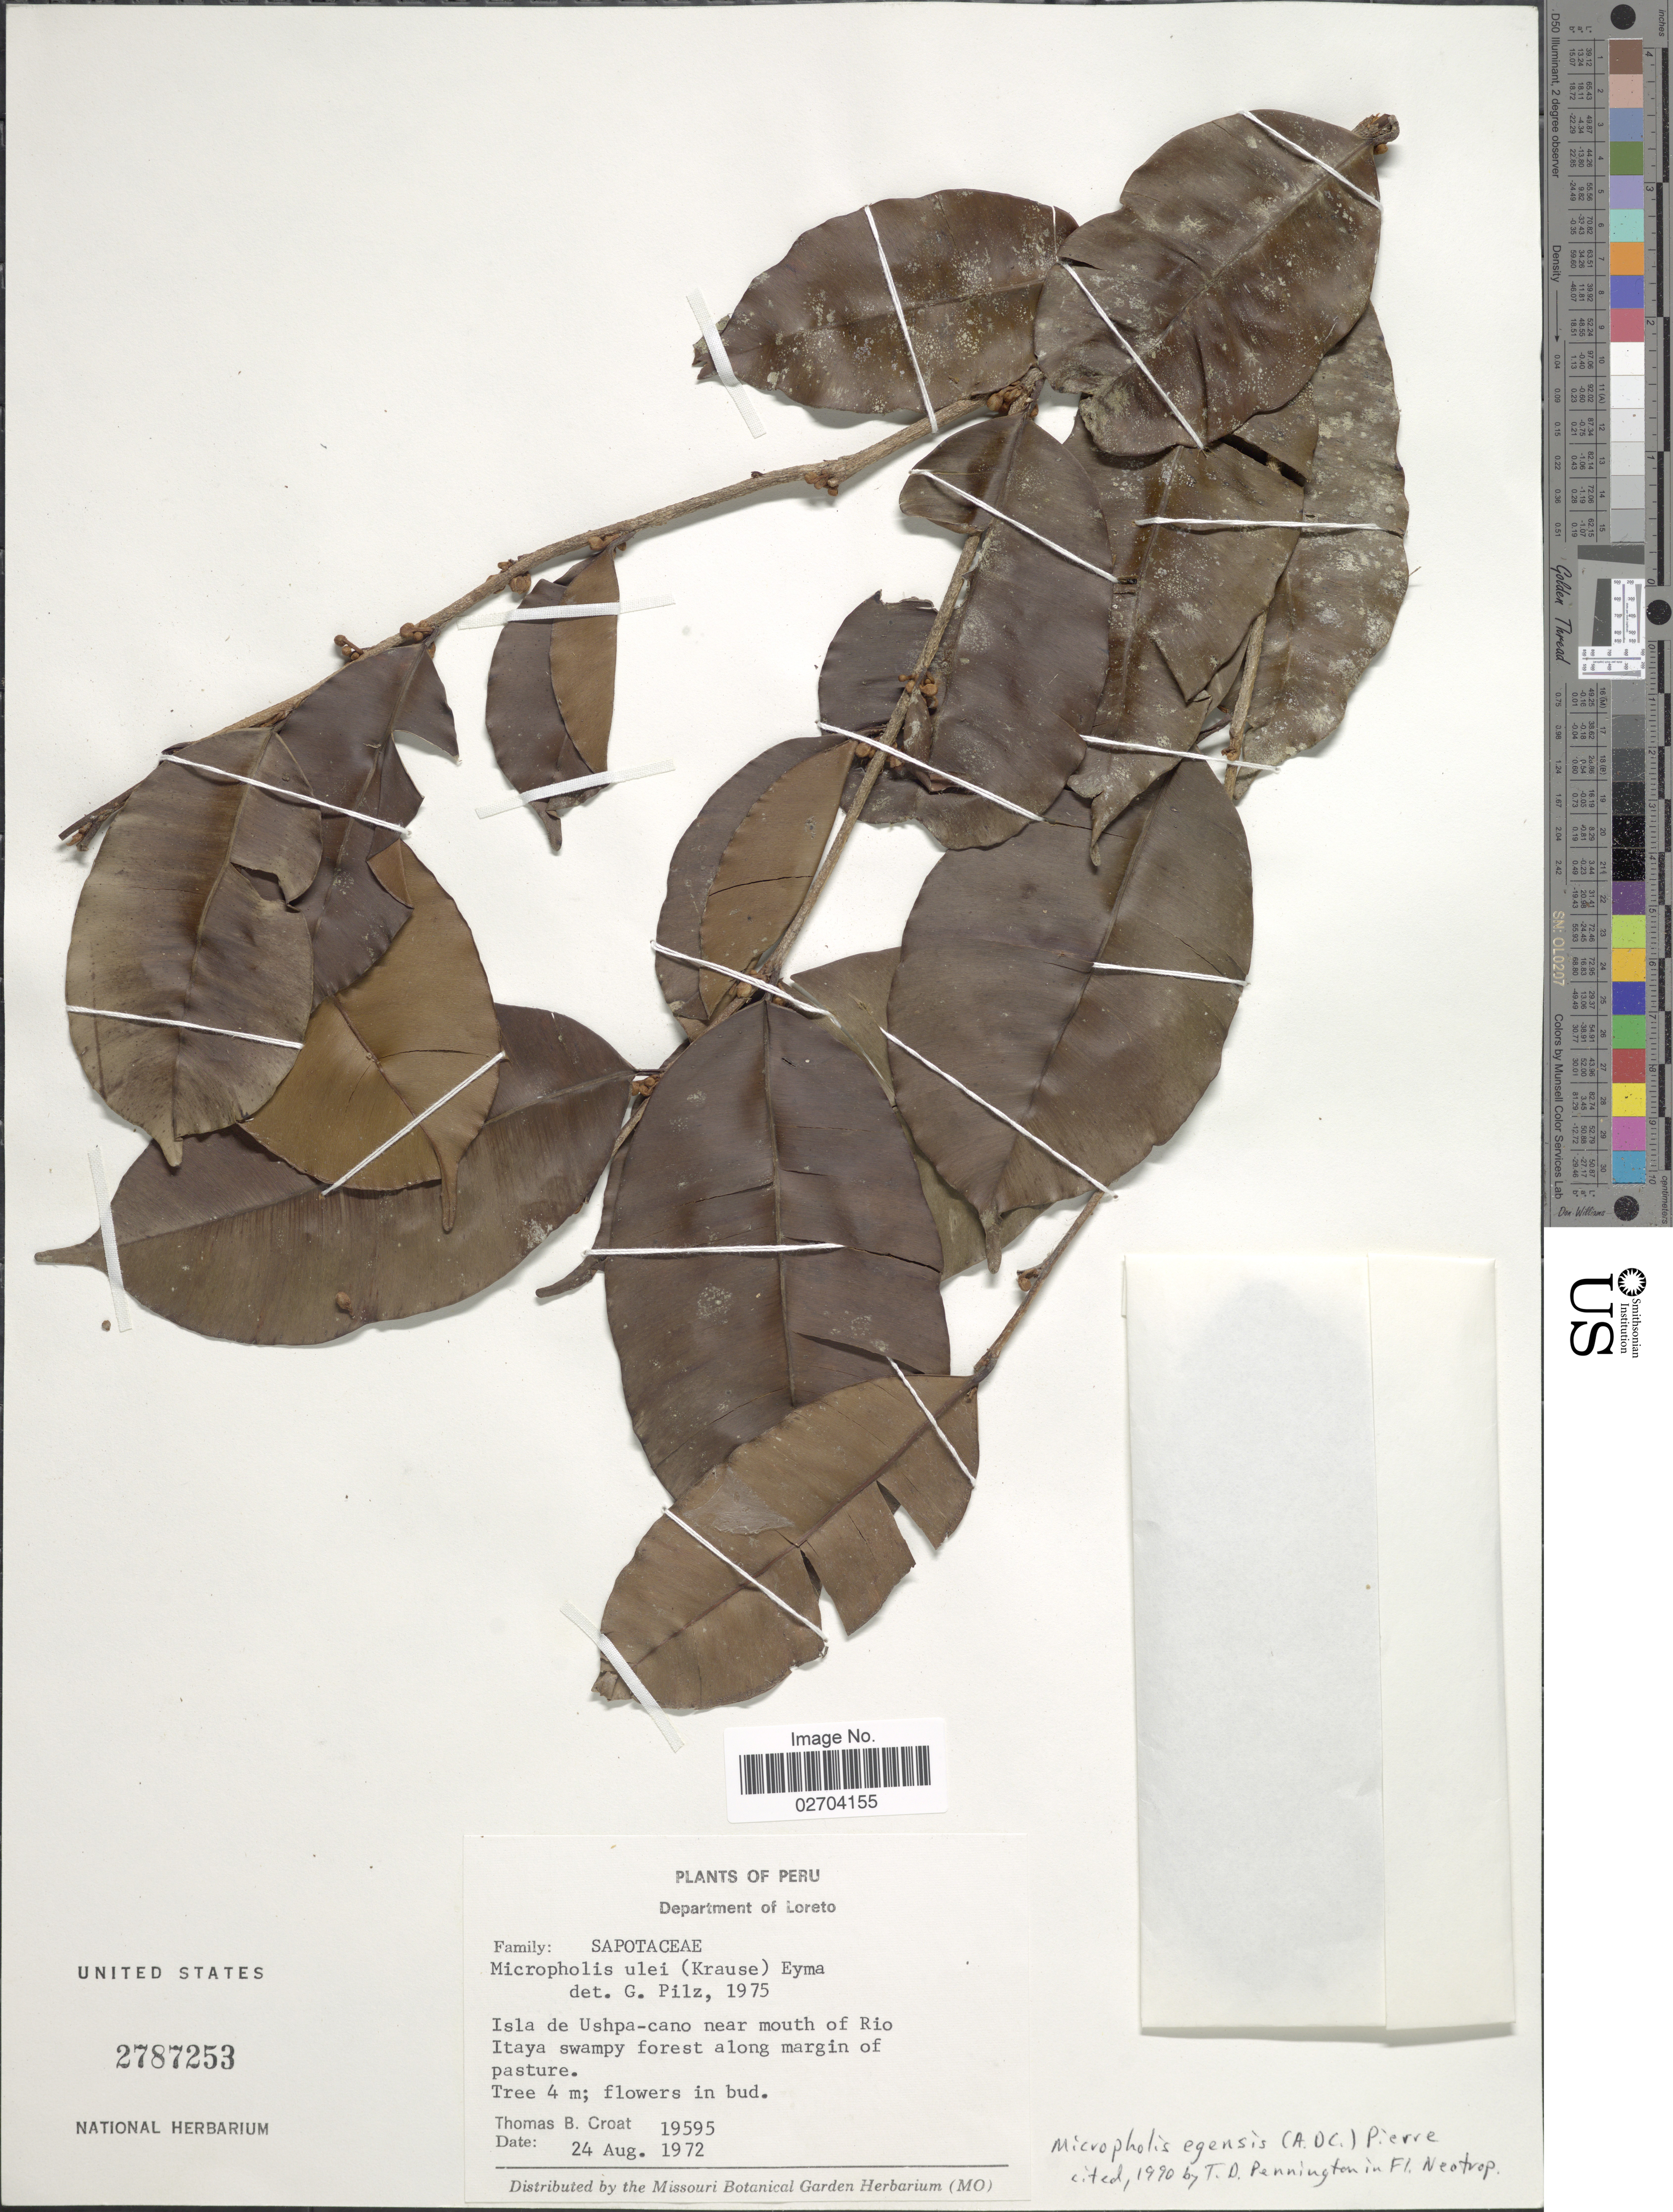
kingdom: Plantae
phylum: Tracheophyta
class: Magnoliopsida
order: Ericales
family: Sapotaceae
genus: Micropholis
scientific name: Micropholis egensis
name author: (A. DC.) Pierre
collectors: T. B. Croat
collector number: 19595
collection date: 1972-08-24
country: Peru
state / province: Loreto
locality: Department of Loreto, Isla Ushpa-cano near mouth of Rio Itaya swampy forest along margin of pasture.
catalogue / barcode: US 2787253